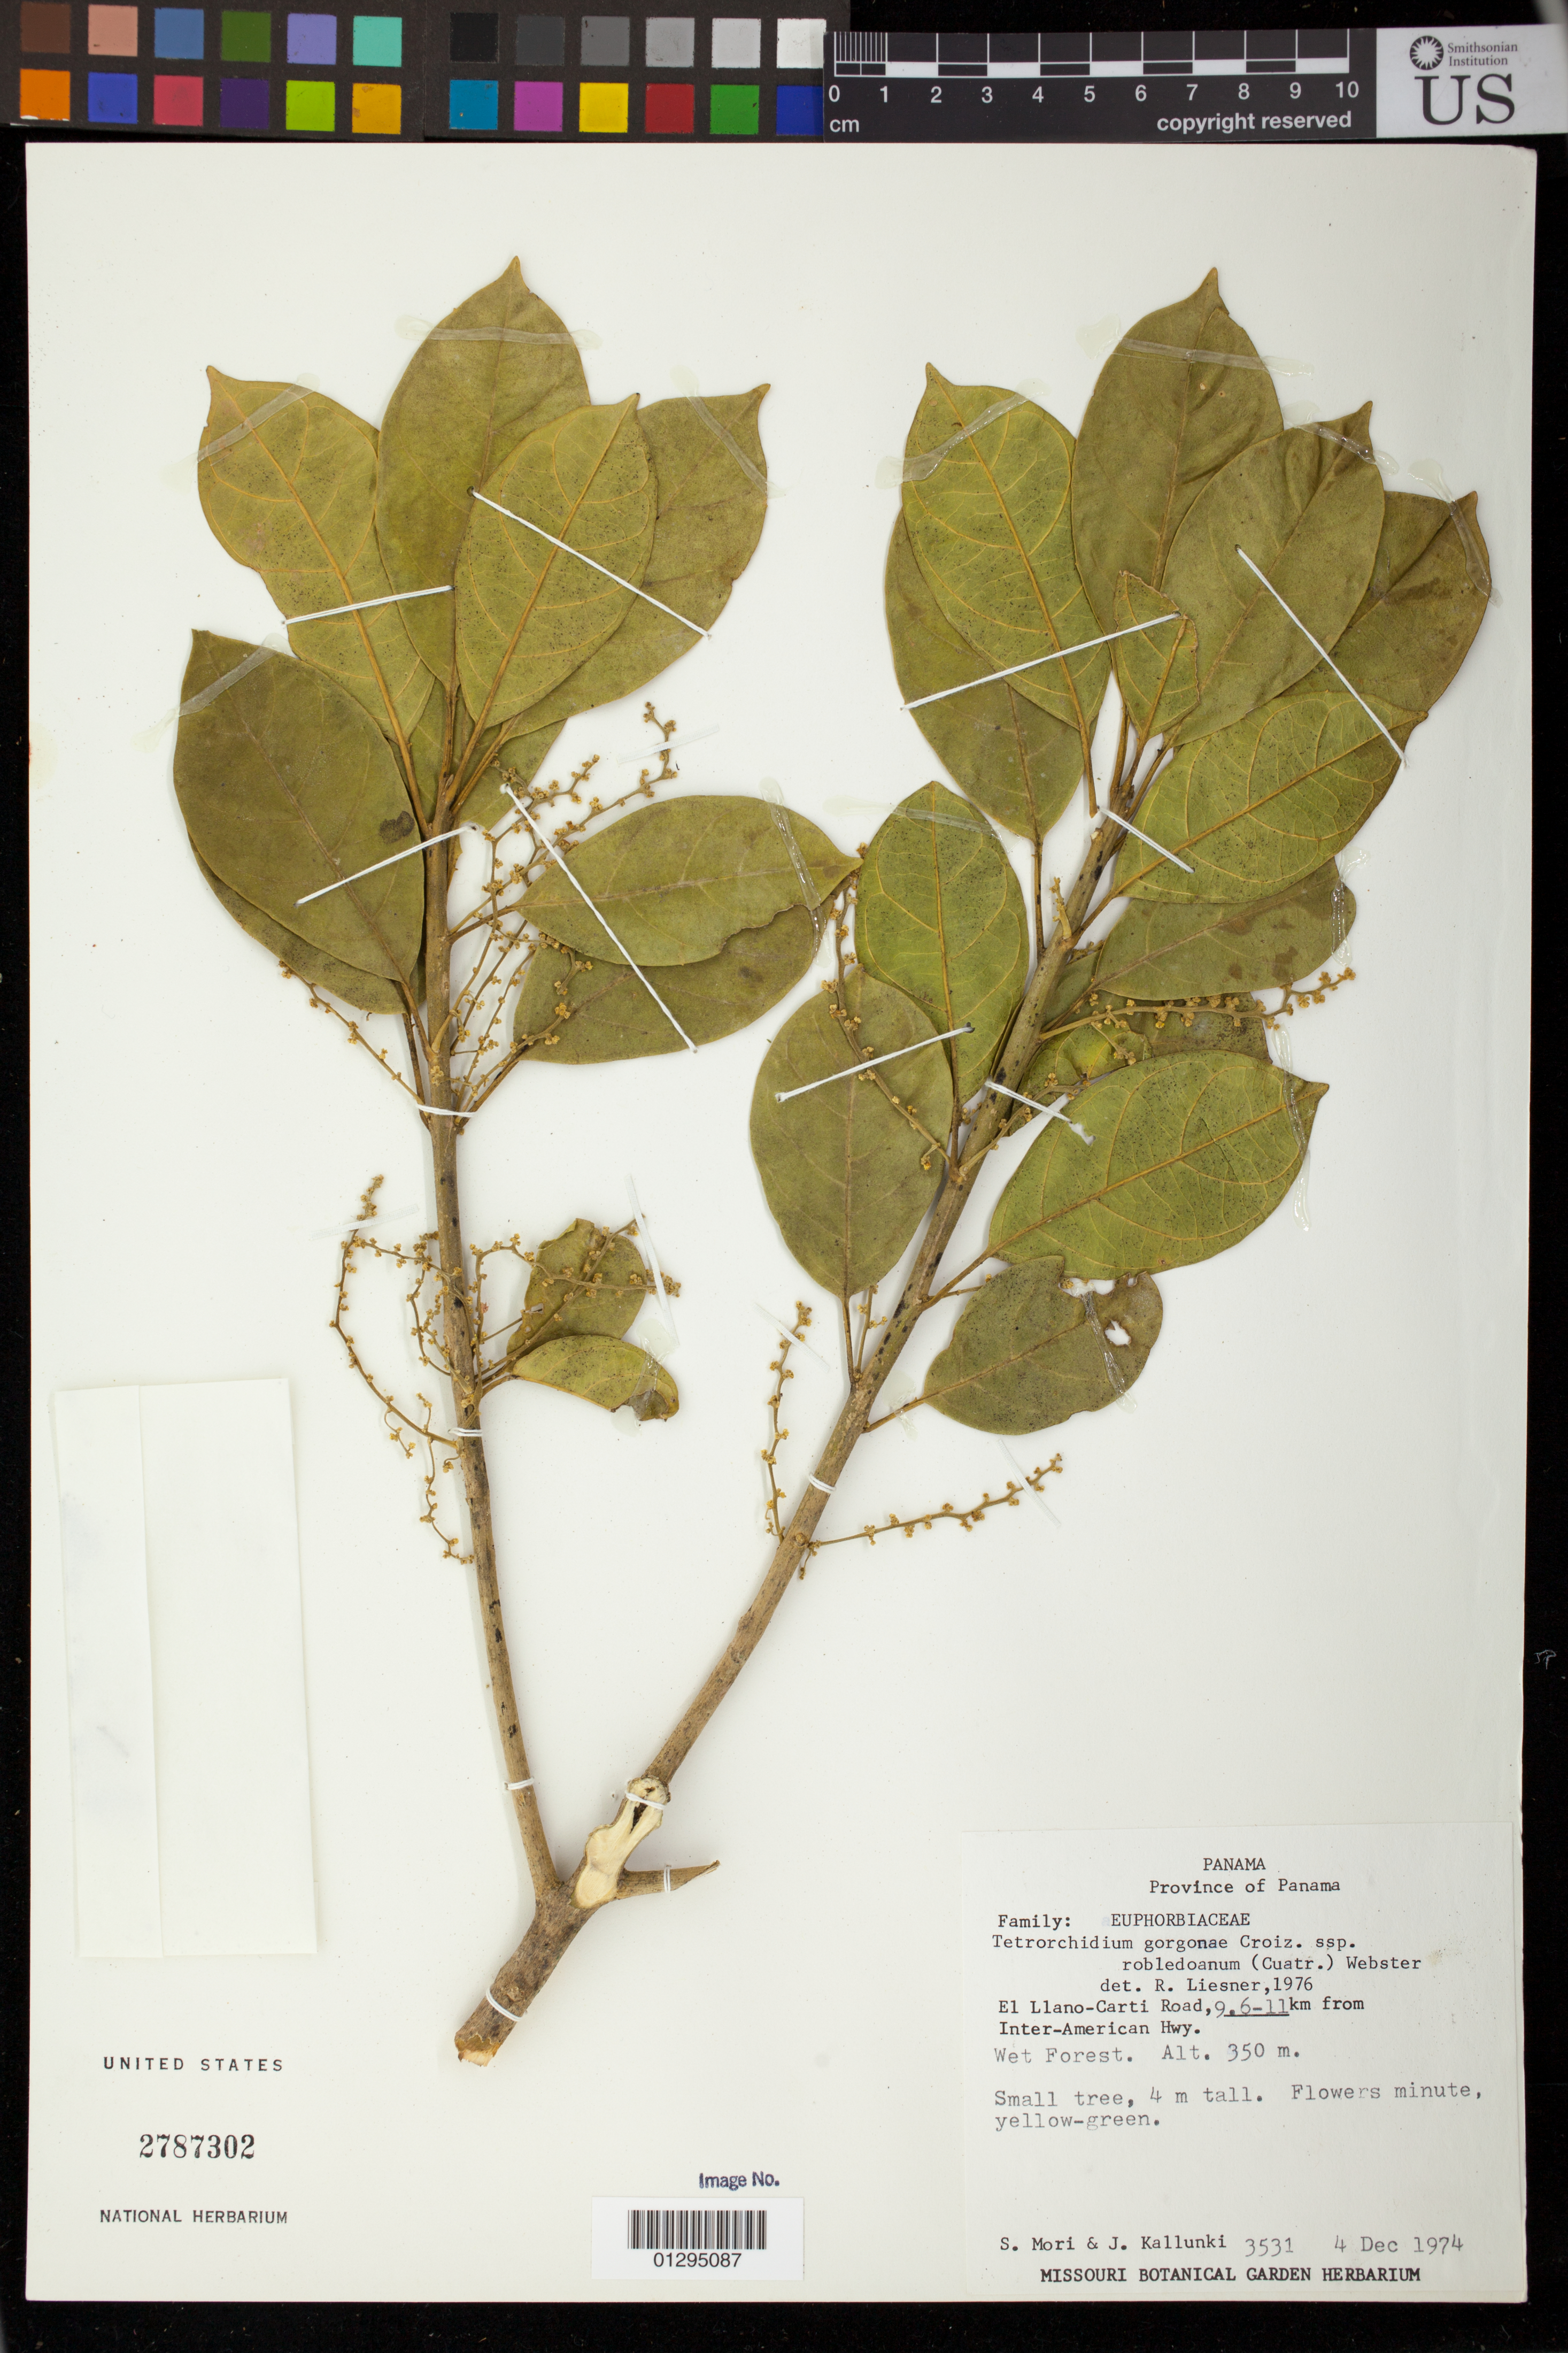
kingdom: Plantae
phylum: Tracheophyta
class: Magnoliopsida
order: Malpighiales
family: Euphorbiaceae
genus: Tetrorchidium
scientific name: Tetrorchidium gorgonae subsp. robledoanum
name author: (Cuatrec.) G.L. Webster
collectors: S. Mori & J. Kallunki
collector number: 3531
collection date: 1974-12-04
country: Panama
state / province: Panamá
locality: El Llano-Carti Road, 9.6-11 km from Inter-American Highway.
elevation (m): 350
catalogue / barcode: US 2787302